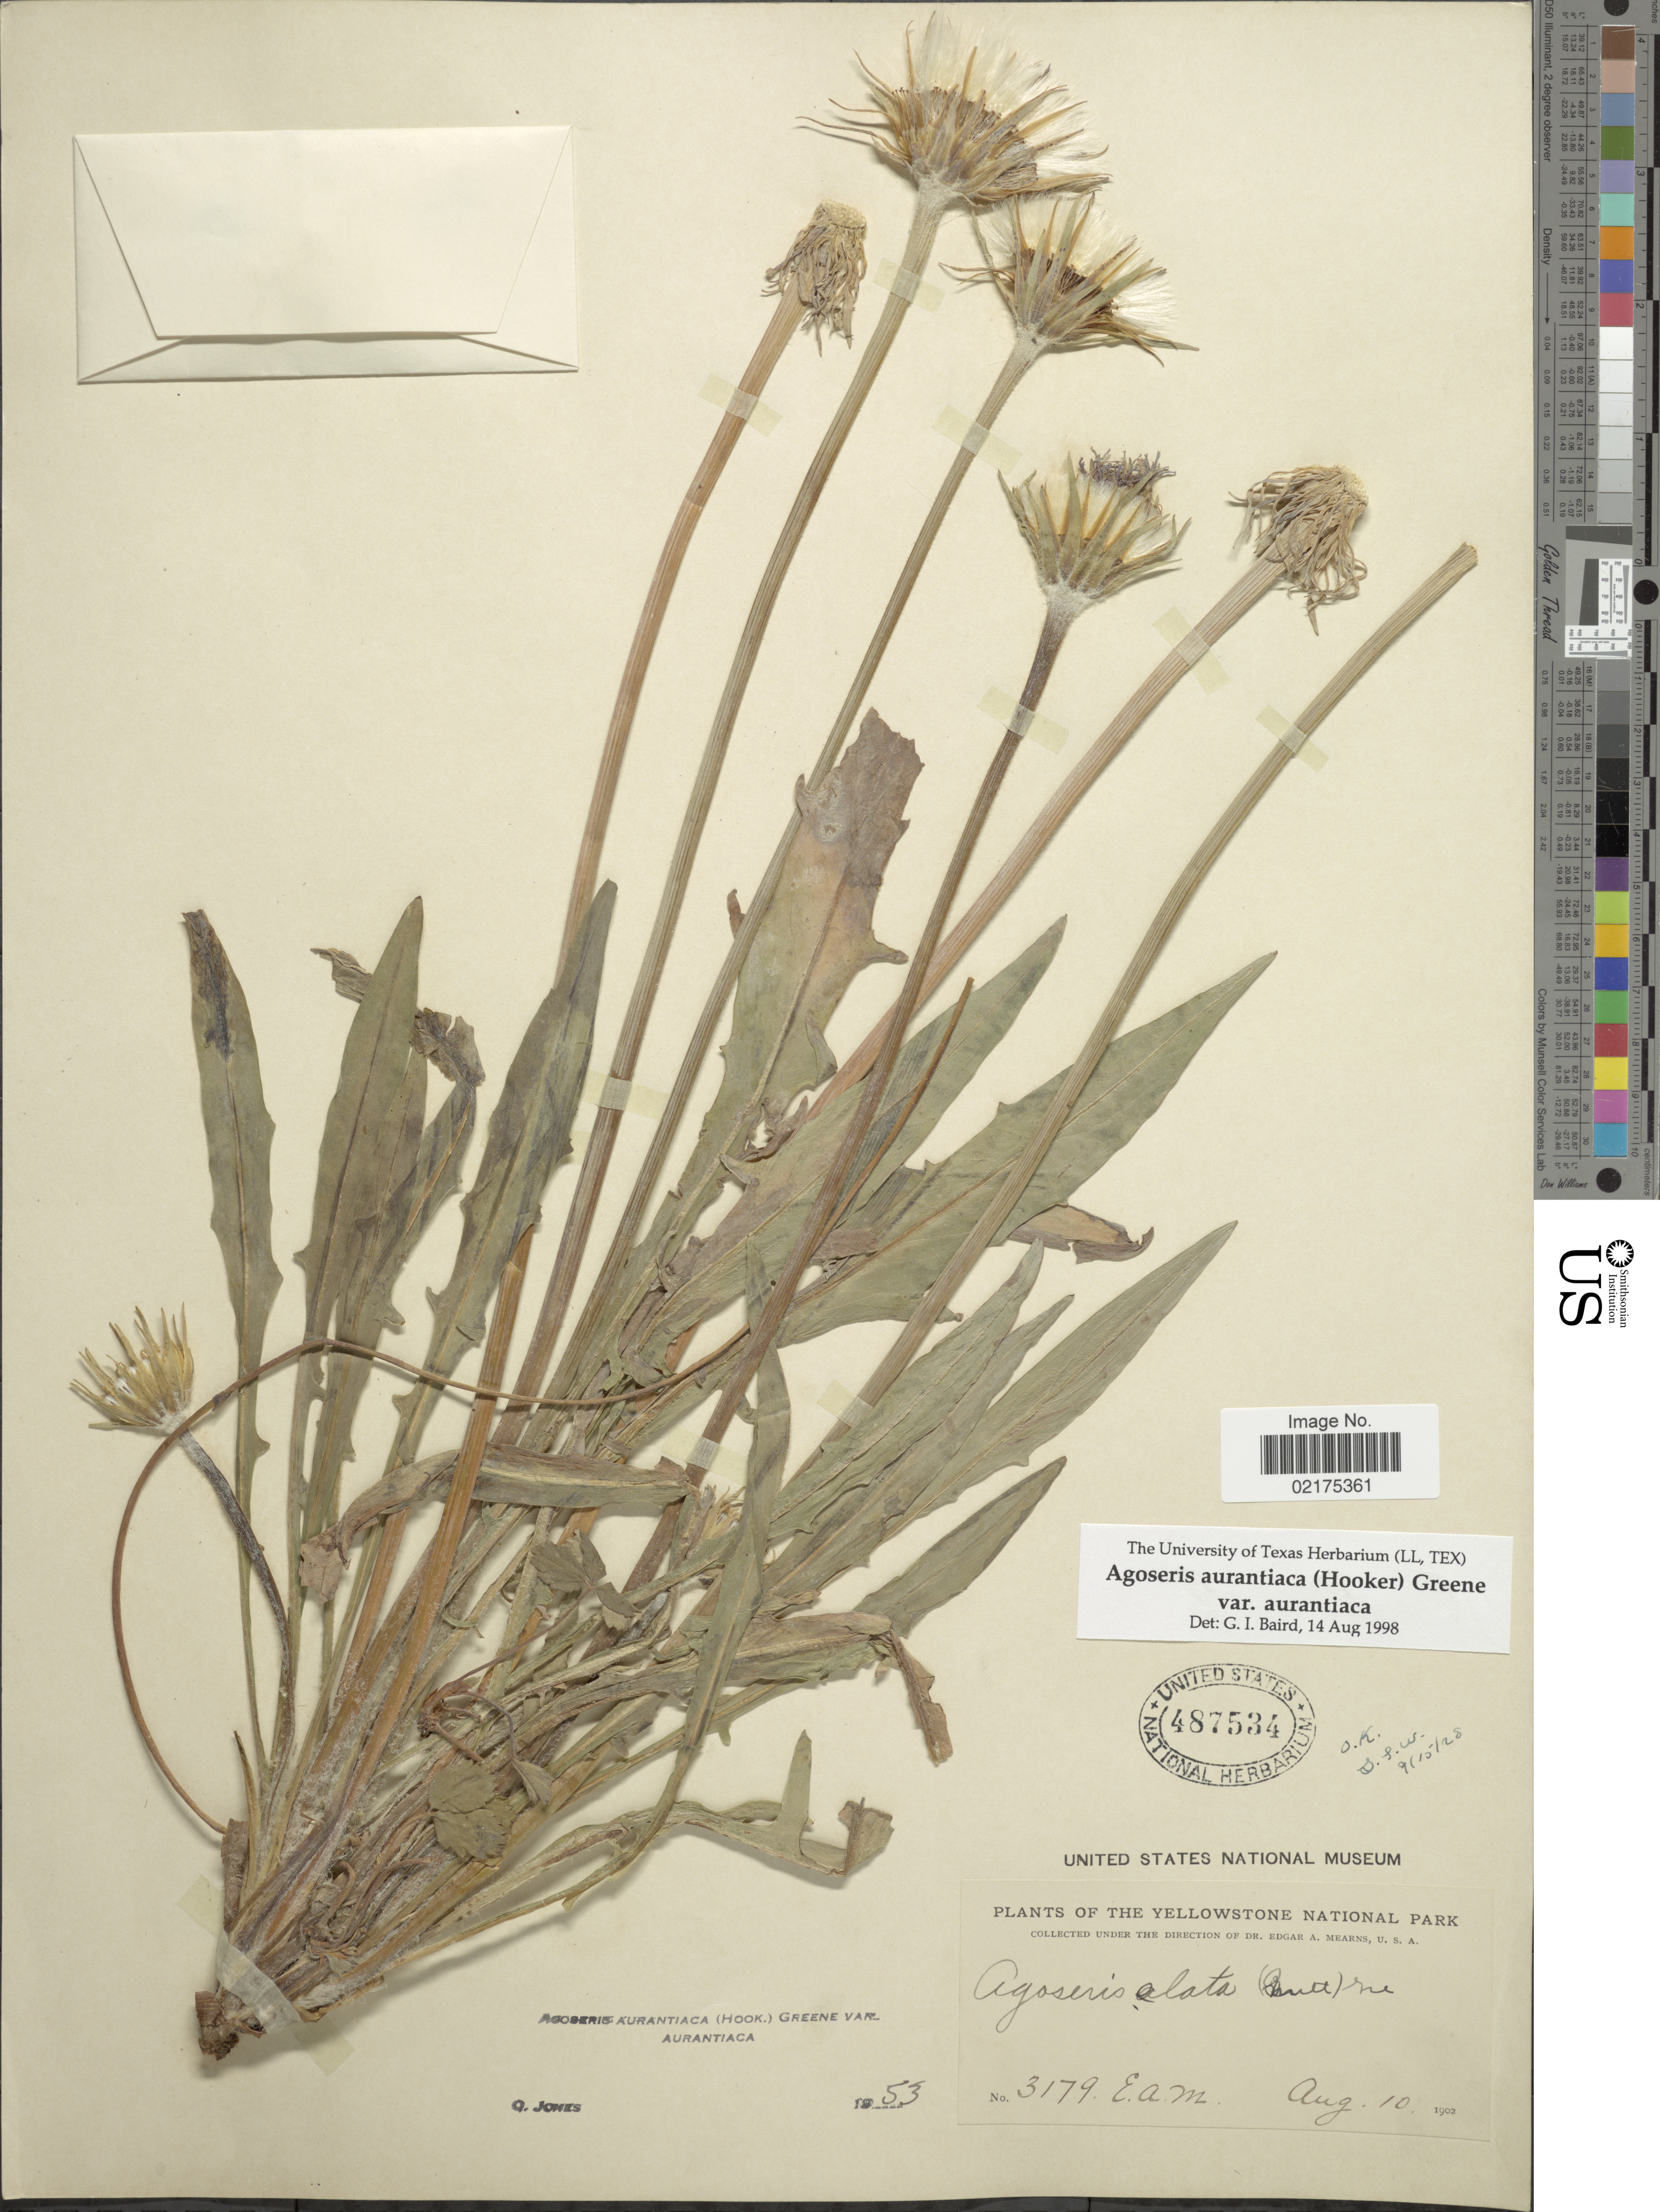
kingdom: Plantae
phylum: Tracheophyta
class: Magnoliopsida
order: Asterales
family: Asteraceae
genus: Agoseris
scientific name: Agoseris aurantiaca var. aurantiaca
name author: (Hook.) Greene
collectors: E. A. Mearns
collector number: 3179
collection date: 1902-08-10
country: United States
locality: The Yellowstone National Park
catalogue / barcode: US 487534